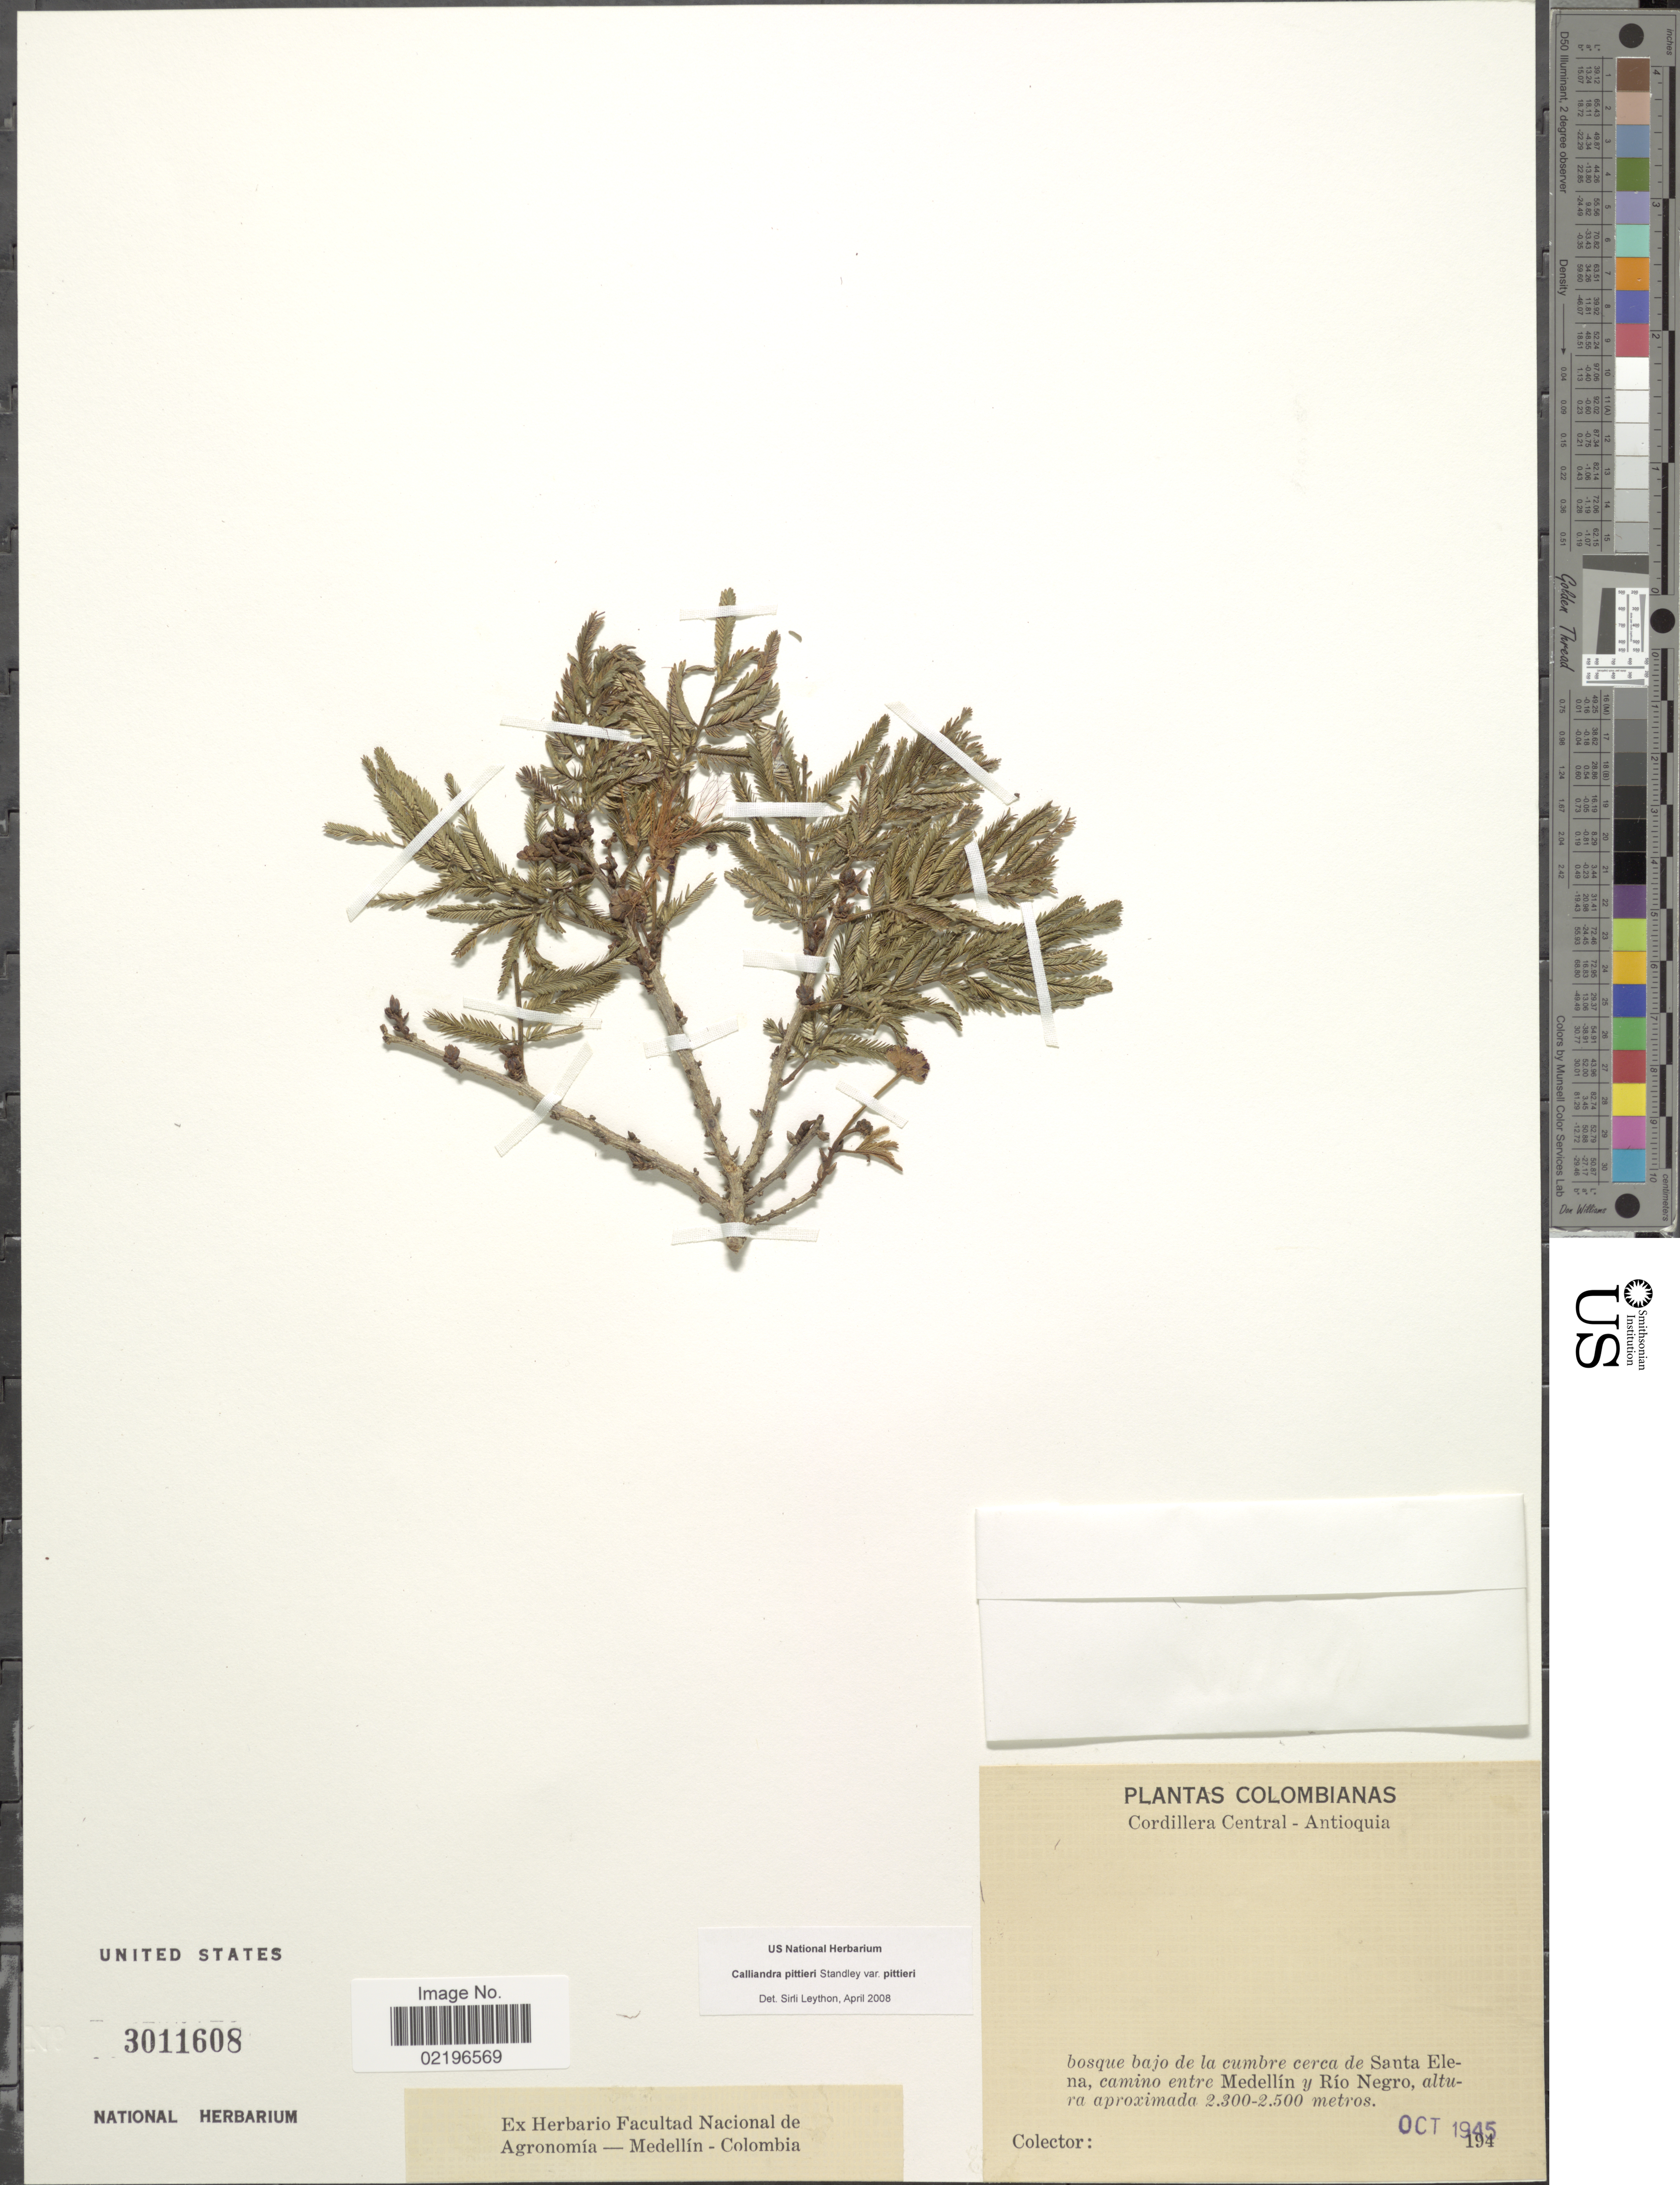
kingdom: Plantae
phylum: Tracheophyta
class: Magnoliopsida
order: Fabales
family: Fabaceae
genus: Calliandra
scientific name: Calliandra pittieri var. pittieri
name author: Standl.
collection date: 1945-10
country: Colombia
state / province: Antioquia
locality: Cordillera Central - Antioquia, bosque bajo de la cumbre cerca de Santa Elena, Camino entre Medellin y Rio Negro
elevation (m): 2300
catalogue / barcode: US 3011608